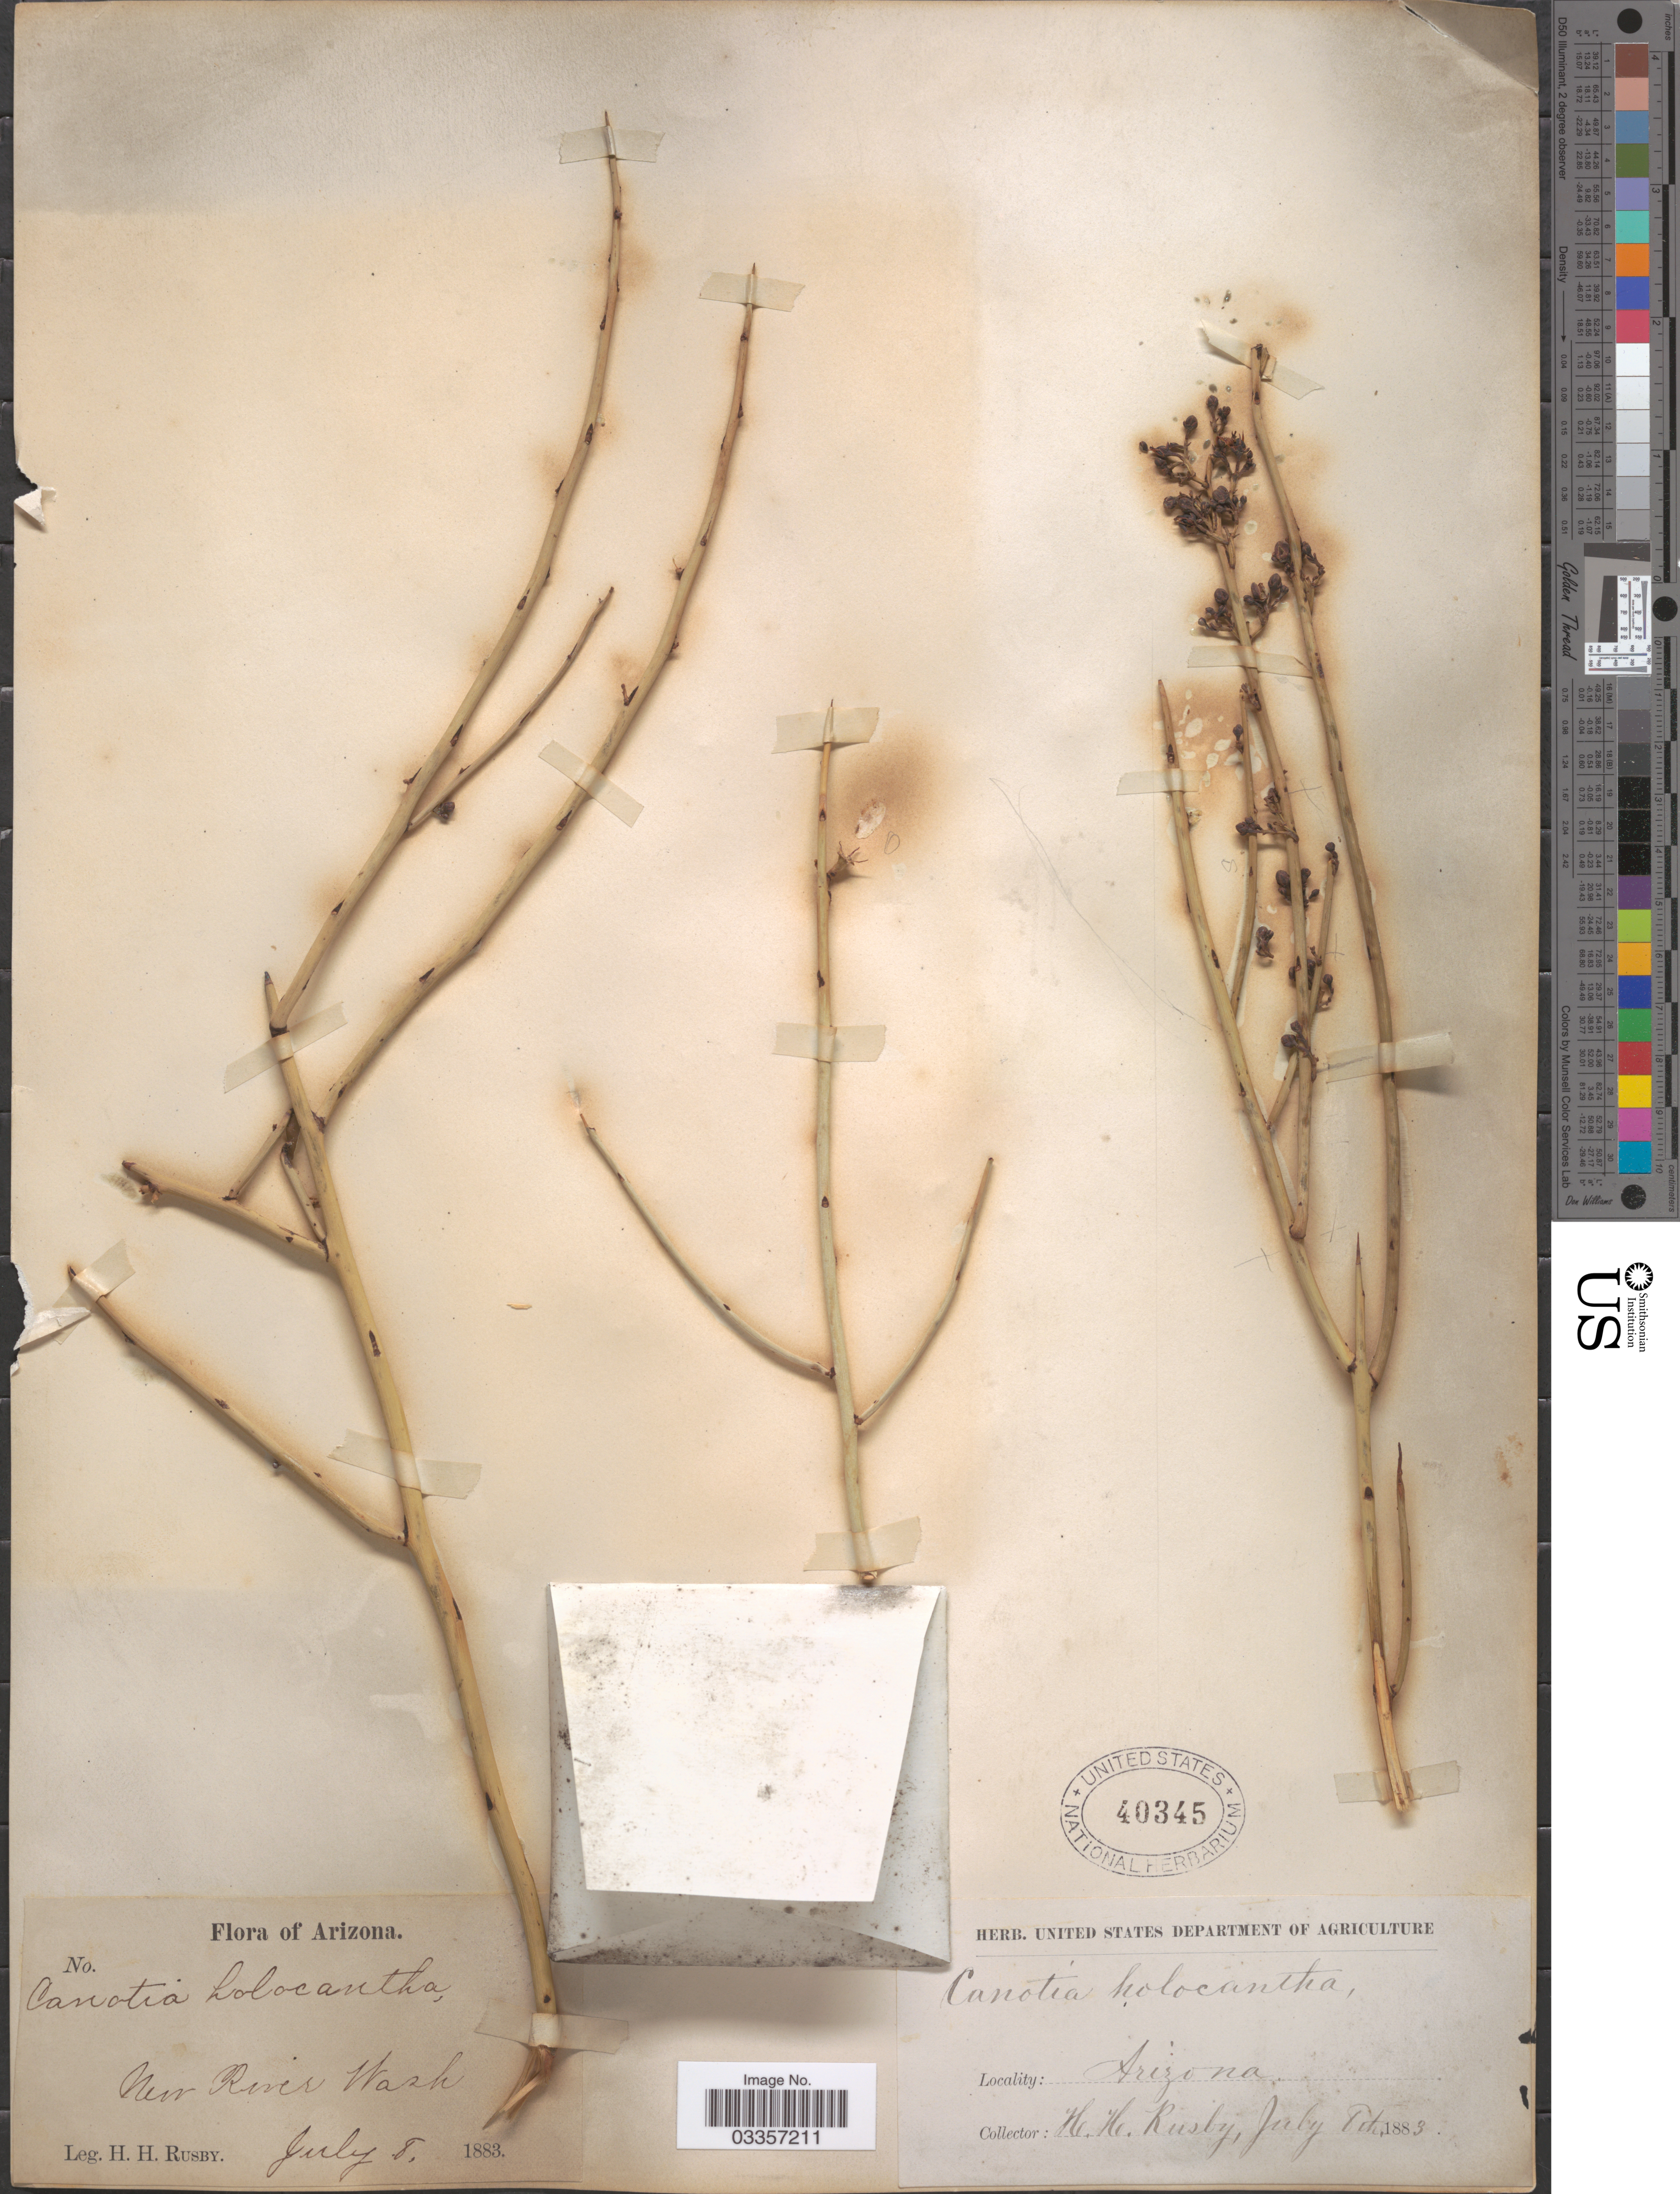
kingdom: Plantae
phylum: Tracheophyta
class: Magnoliopsida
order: Celastrales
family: Celastraceae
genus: Canotia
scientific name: Canotia holacantha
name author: Torr.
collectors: H. H. Rusby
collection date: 1883-07-08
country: United States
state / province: Arizona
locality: New River Wash.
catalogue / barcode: US 40345